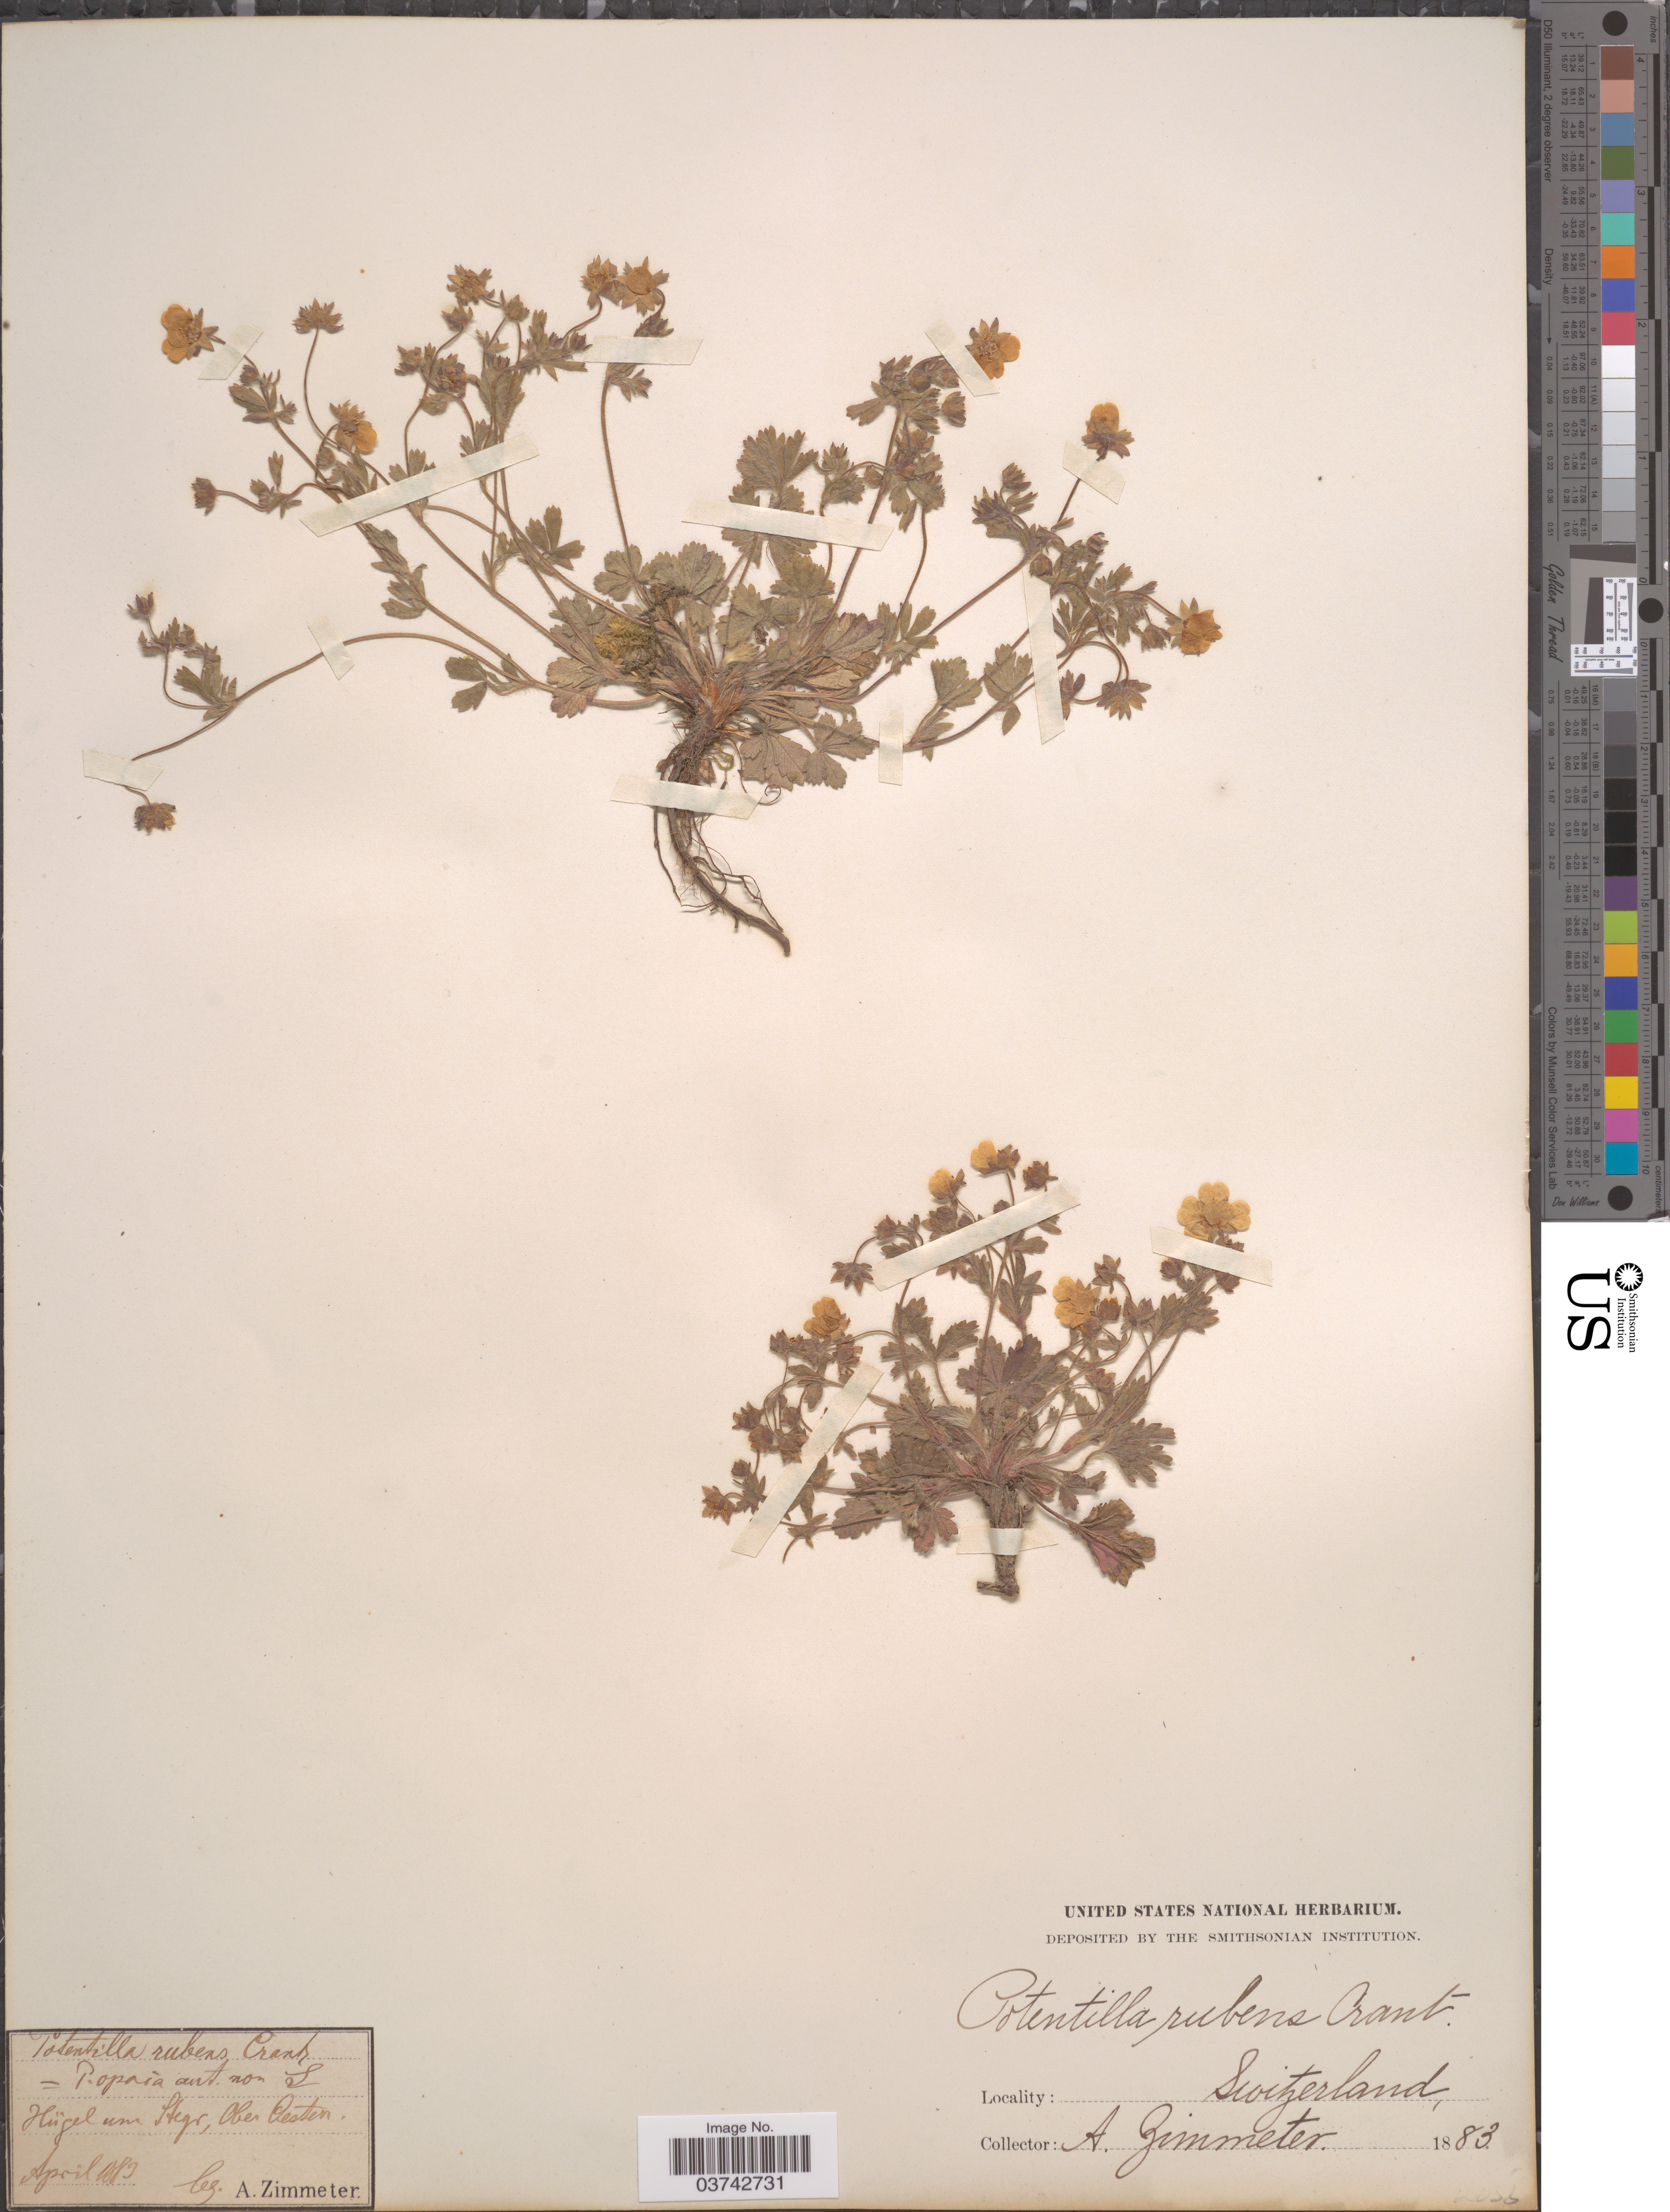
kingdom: Plantae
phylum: Tracheophyta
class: Magnoliopsida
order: Rosales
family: Rosaceae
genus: Potentilla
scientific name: Potentilla rubens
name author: Vill.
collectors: A. Zimmeter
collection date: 1883-04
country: Switzerland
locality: Hügel um Stegr, Ober Oester.